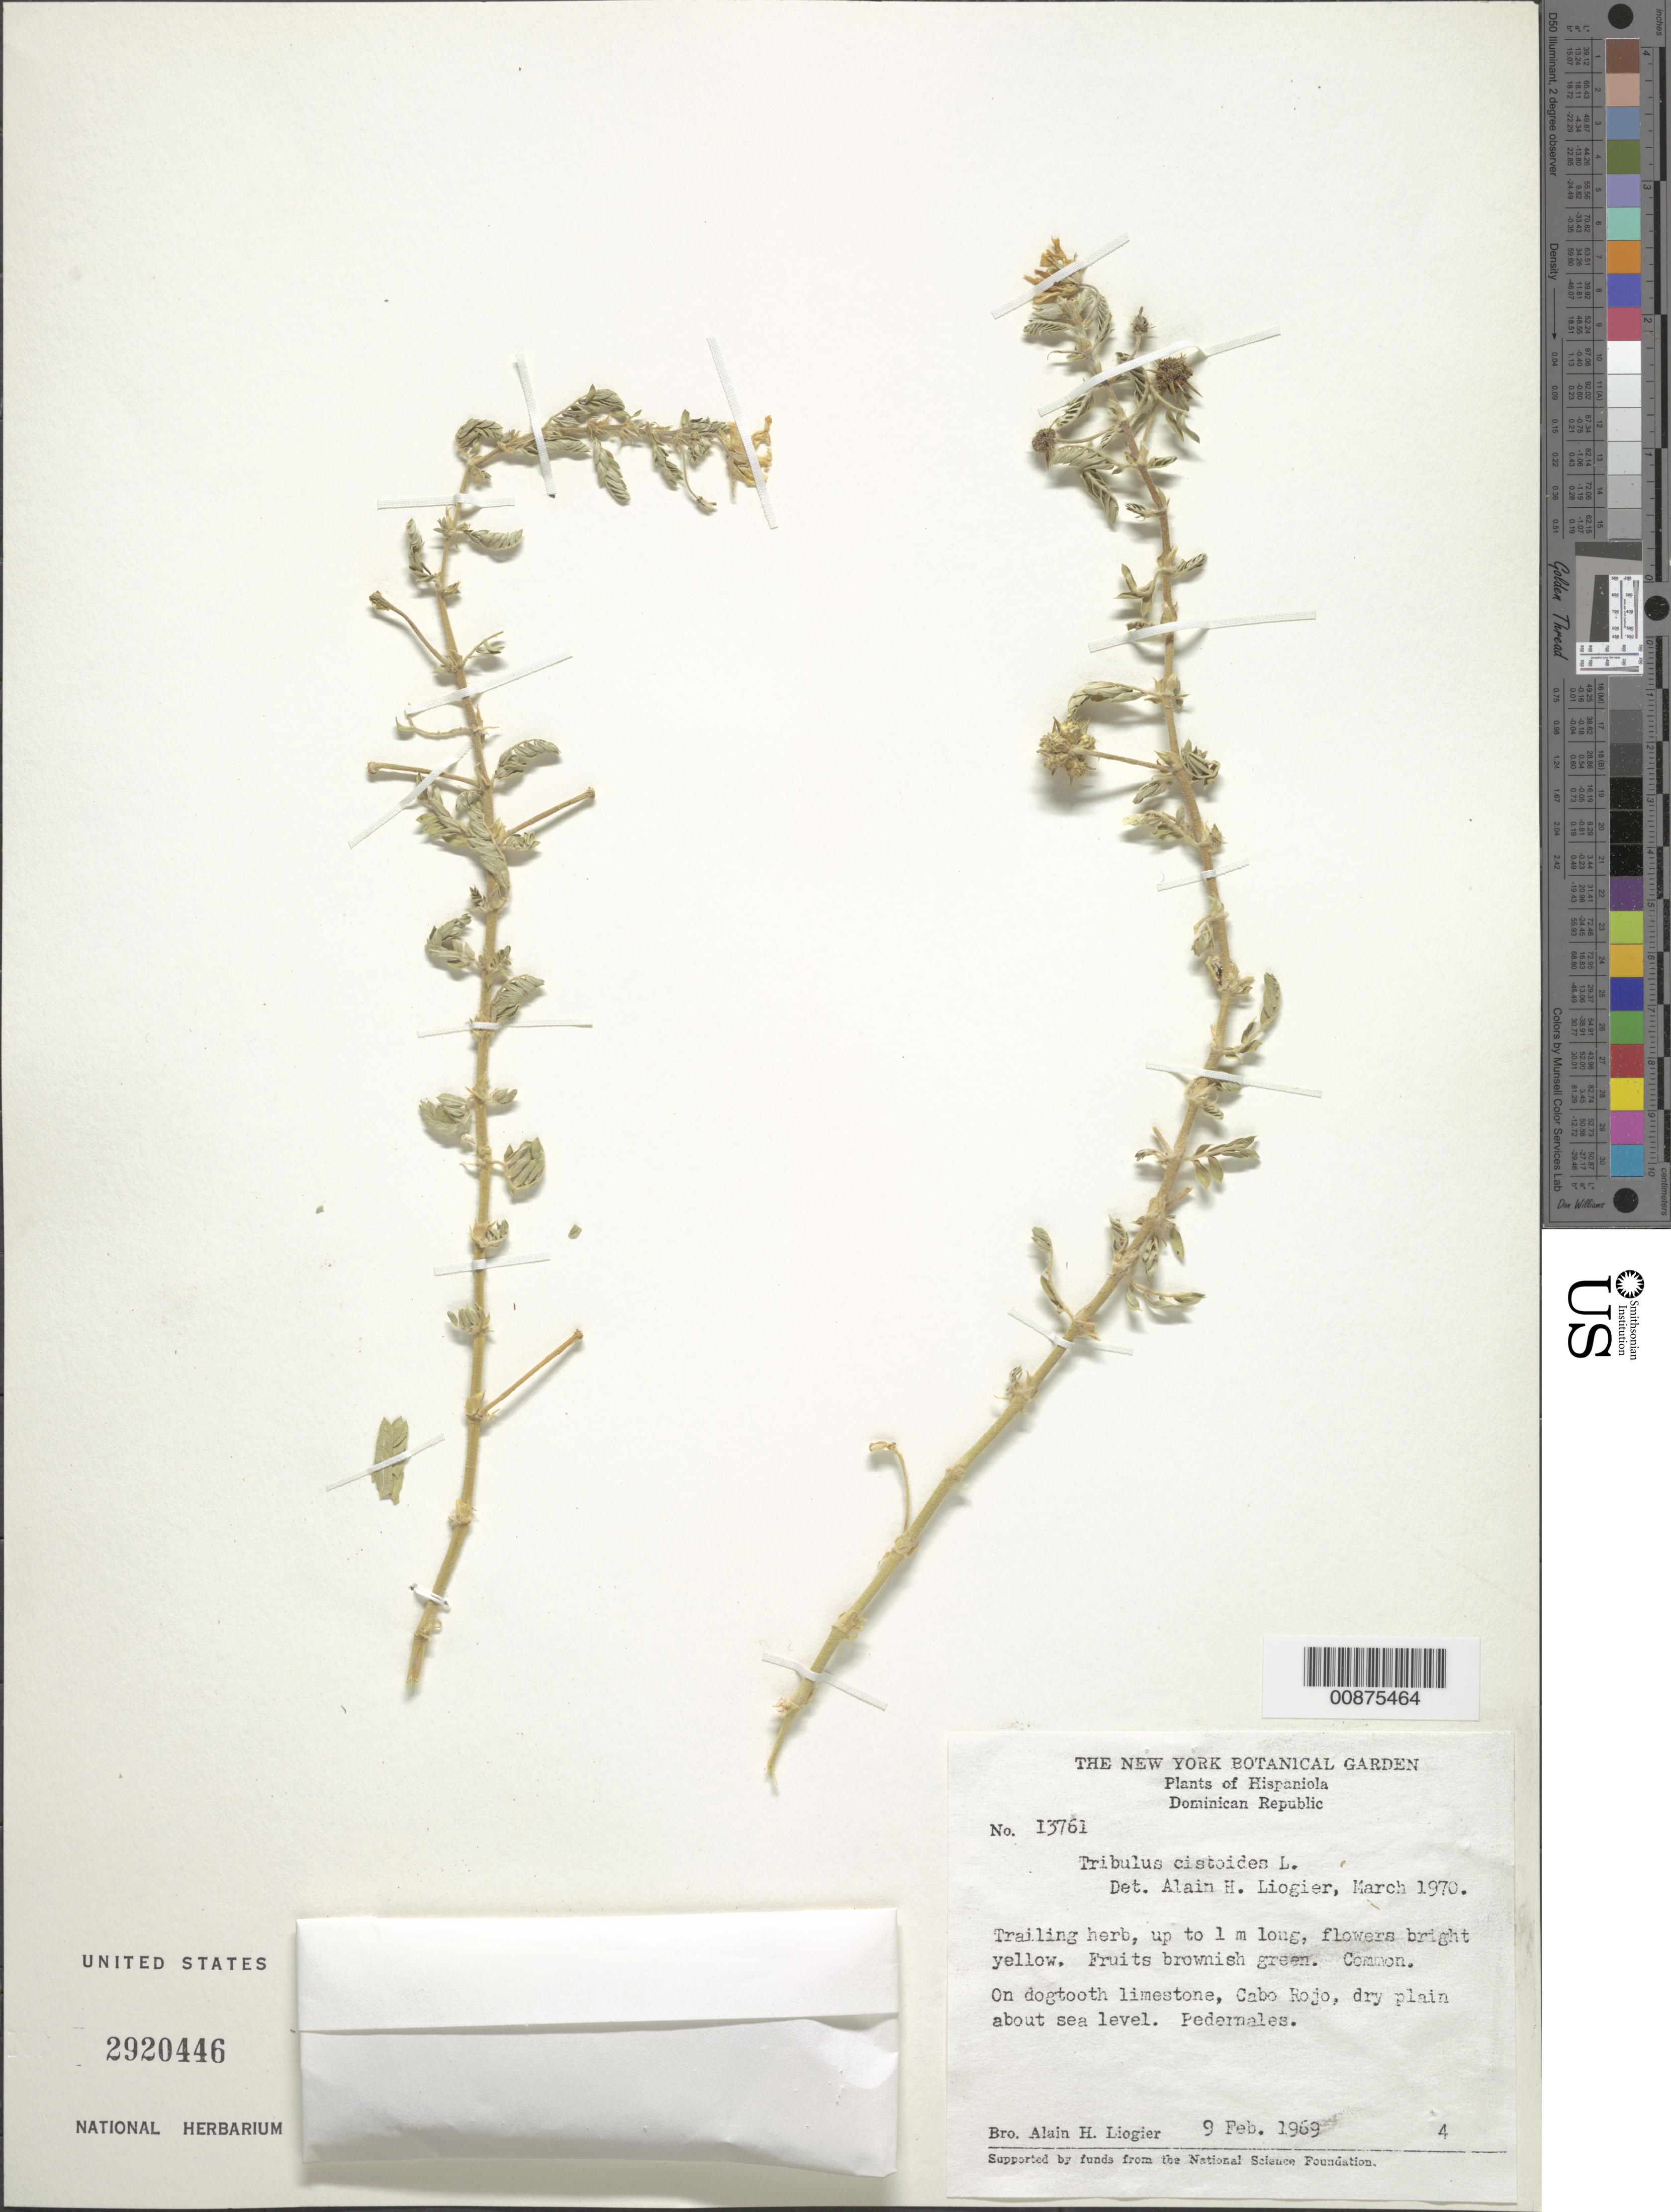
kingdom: Plantae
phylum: Tracheophyta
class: Magnoliopsida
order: Zygophyllales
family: Zygophyllaceae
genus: Tribulus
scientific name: Tribulus cistoides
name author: L.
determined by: Liogier, Alain H.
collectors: A. H. Liogier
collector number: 13761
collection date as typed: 09 Feb 1969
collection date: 1969-02-09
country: Dominican Republic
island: Hispaniola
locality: Cabo Rojo. Pedernales.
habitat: On dogtooth limestone, dry plain.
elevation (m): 0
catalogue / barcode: US 2920446